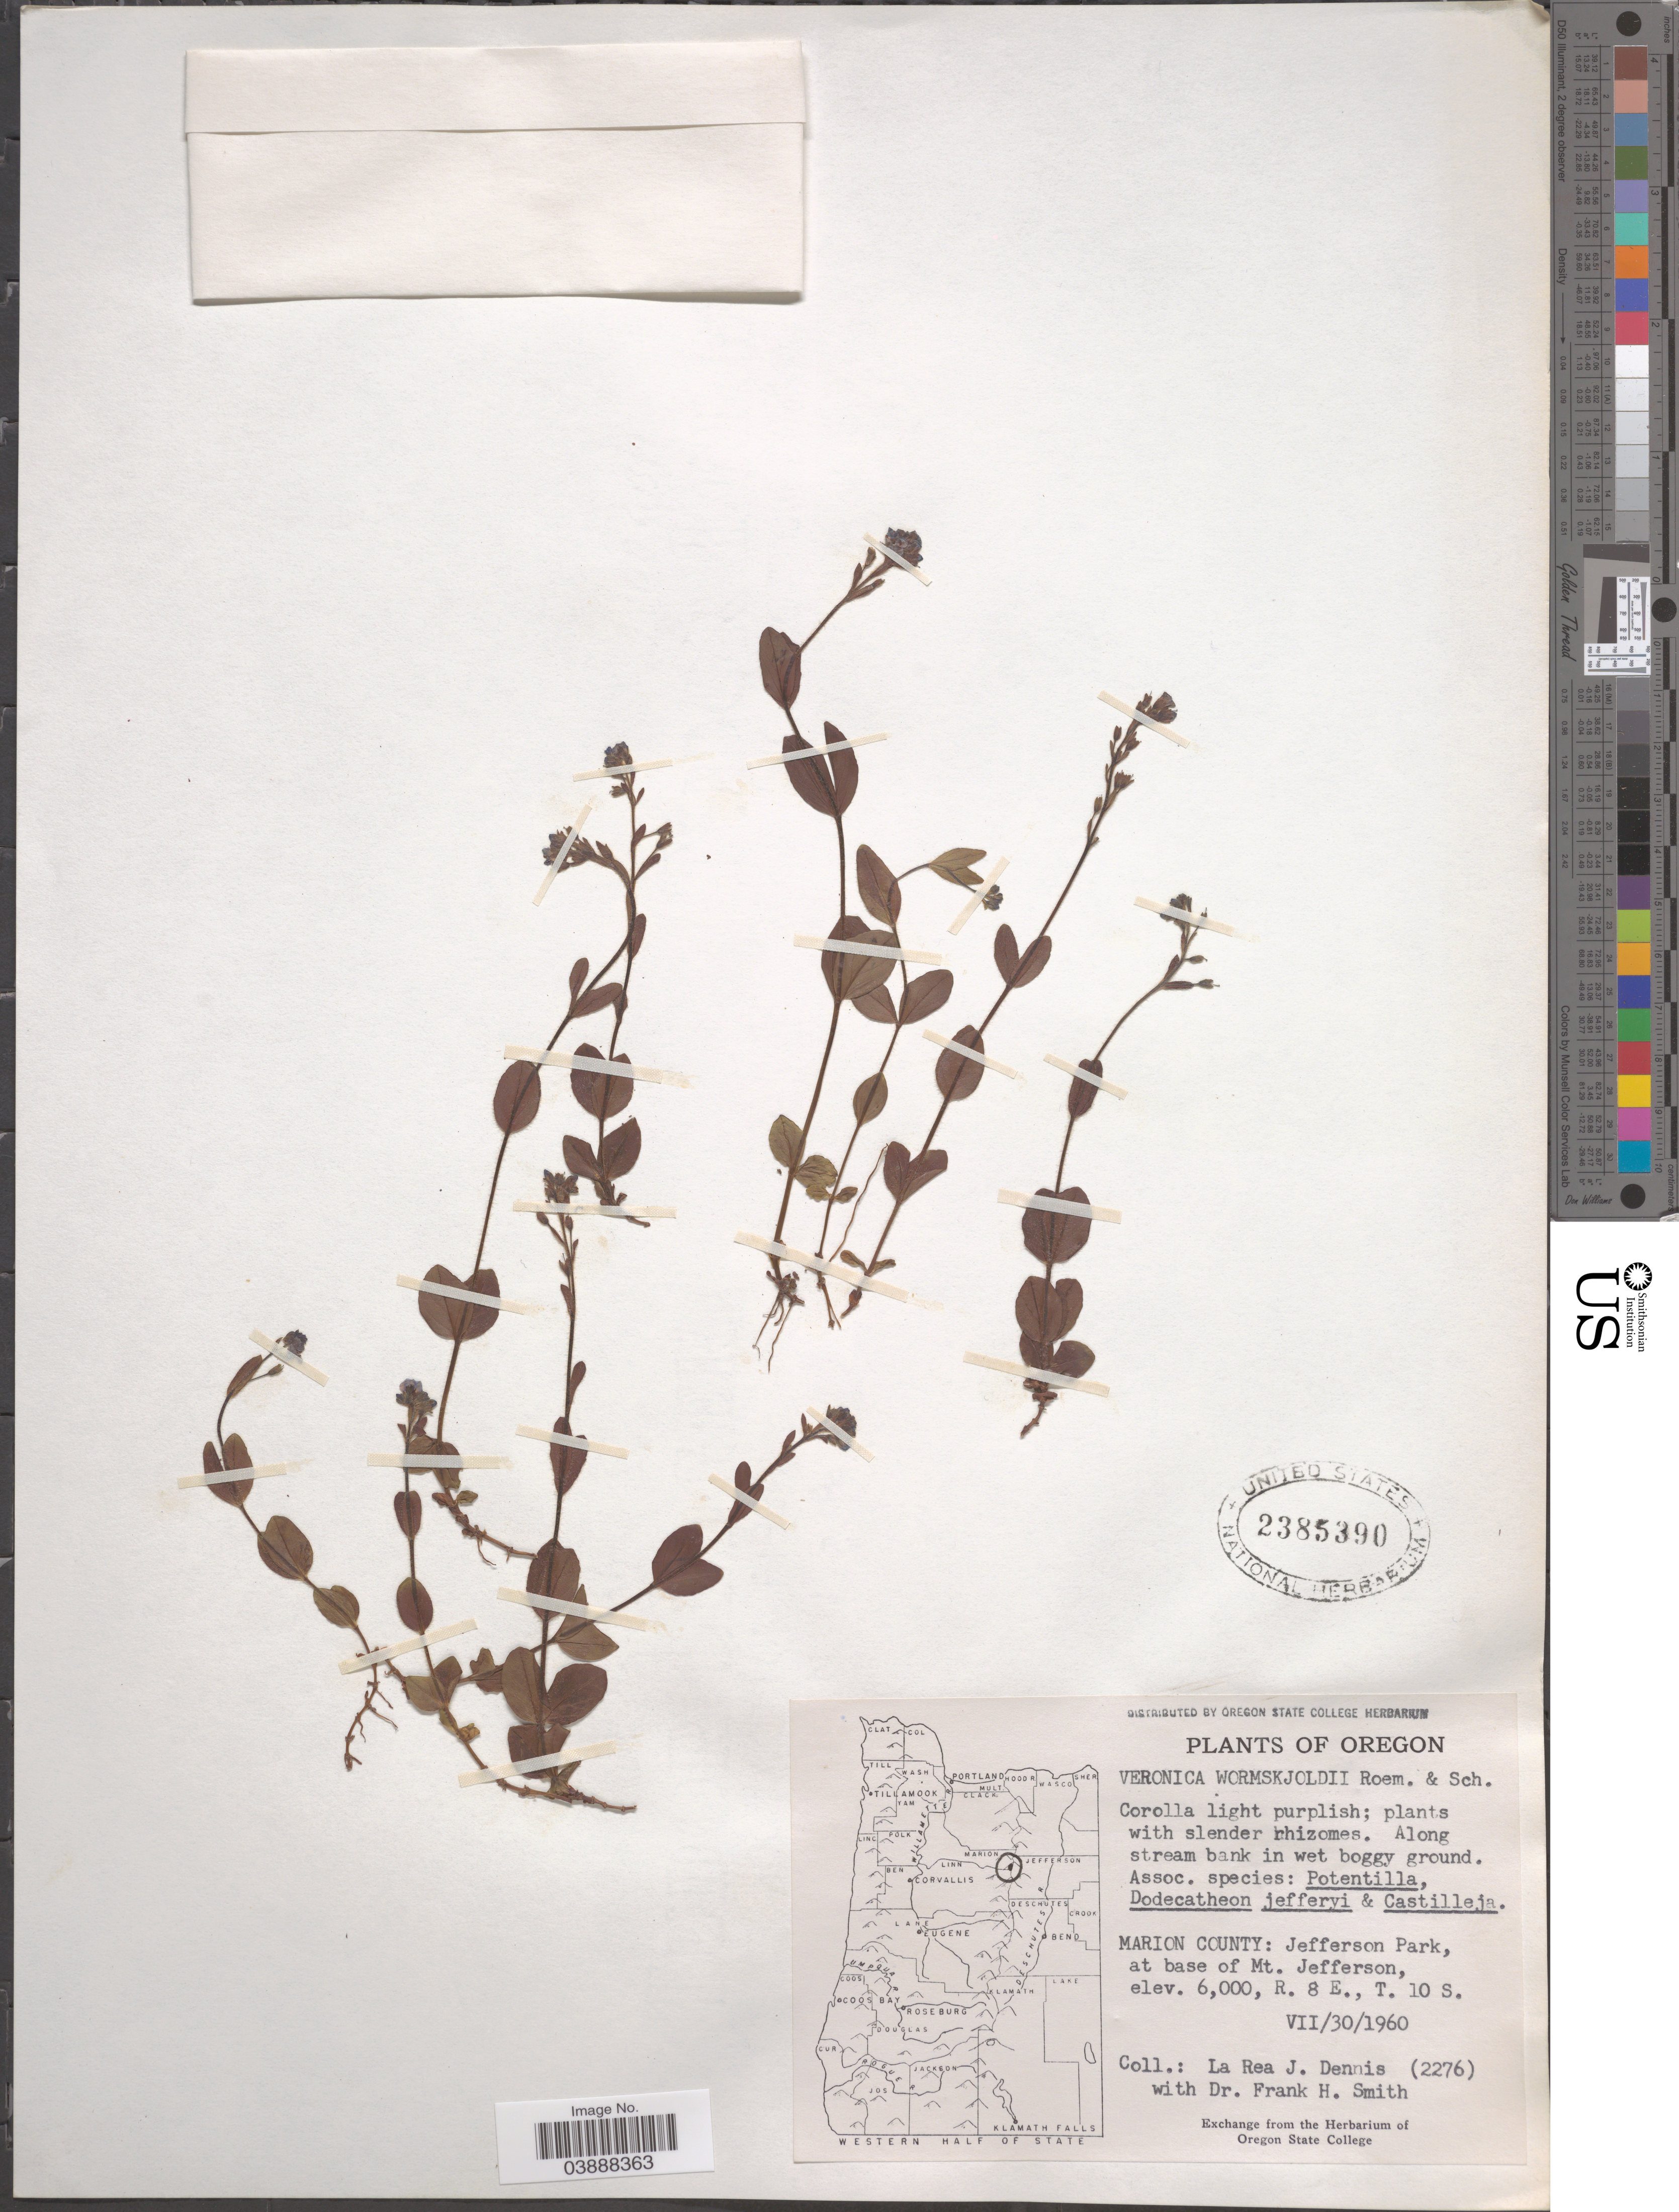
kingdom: Plantae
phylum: Tracheophyta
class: Magnoliopsida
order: Lamiales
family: Plantaginaceae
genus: Veronica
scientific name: Veronica wormskjoldii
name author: Roem. & Schult.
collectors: L. Dennis & F. Smith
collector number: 2276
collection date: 1960-07-30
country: United States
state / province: Oregon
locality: Marion County: Jefferson Park, at base of Mt. Jefferson, R. 8 E., T. 10 S.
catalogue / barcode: US 2385390